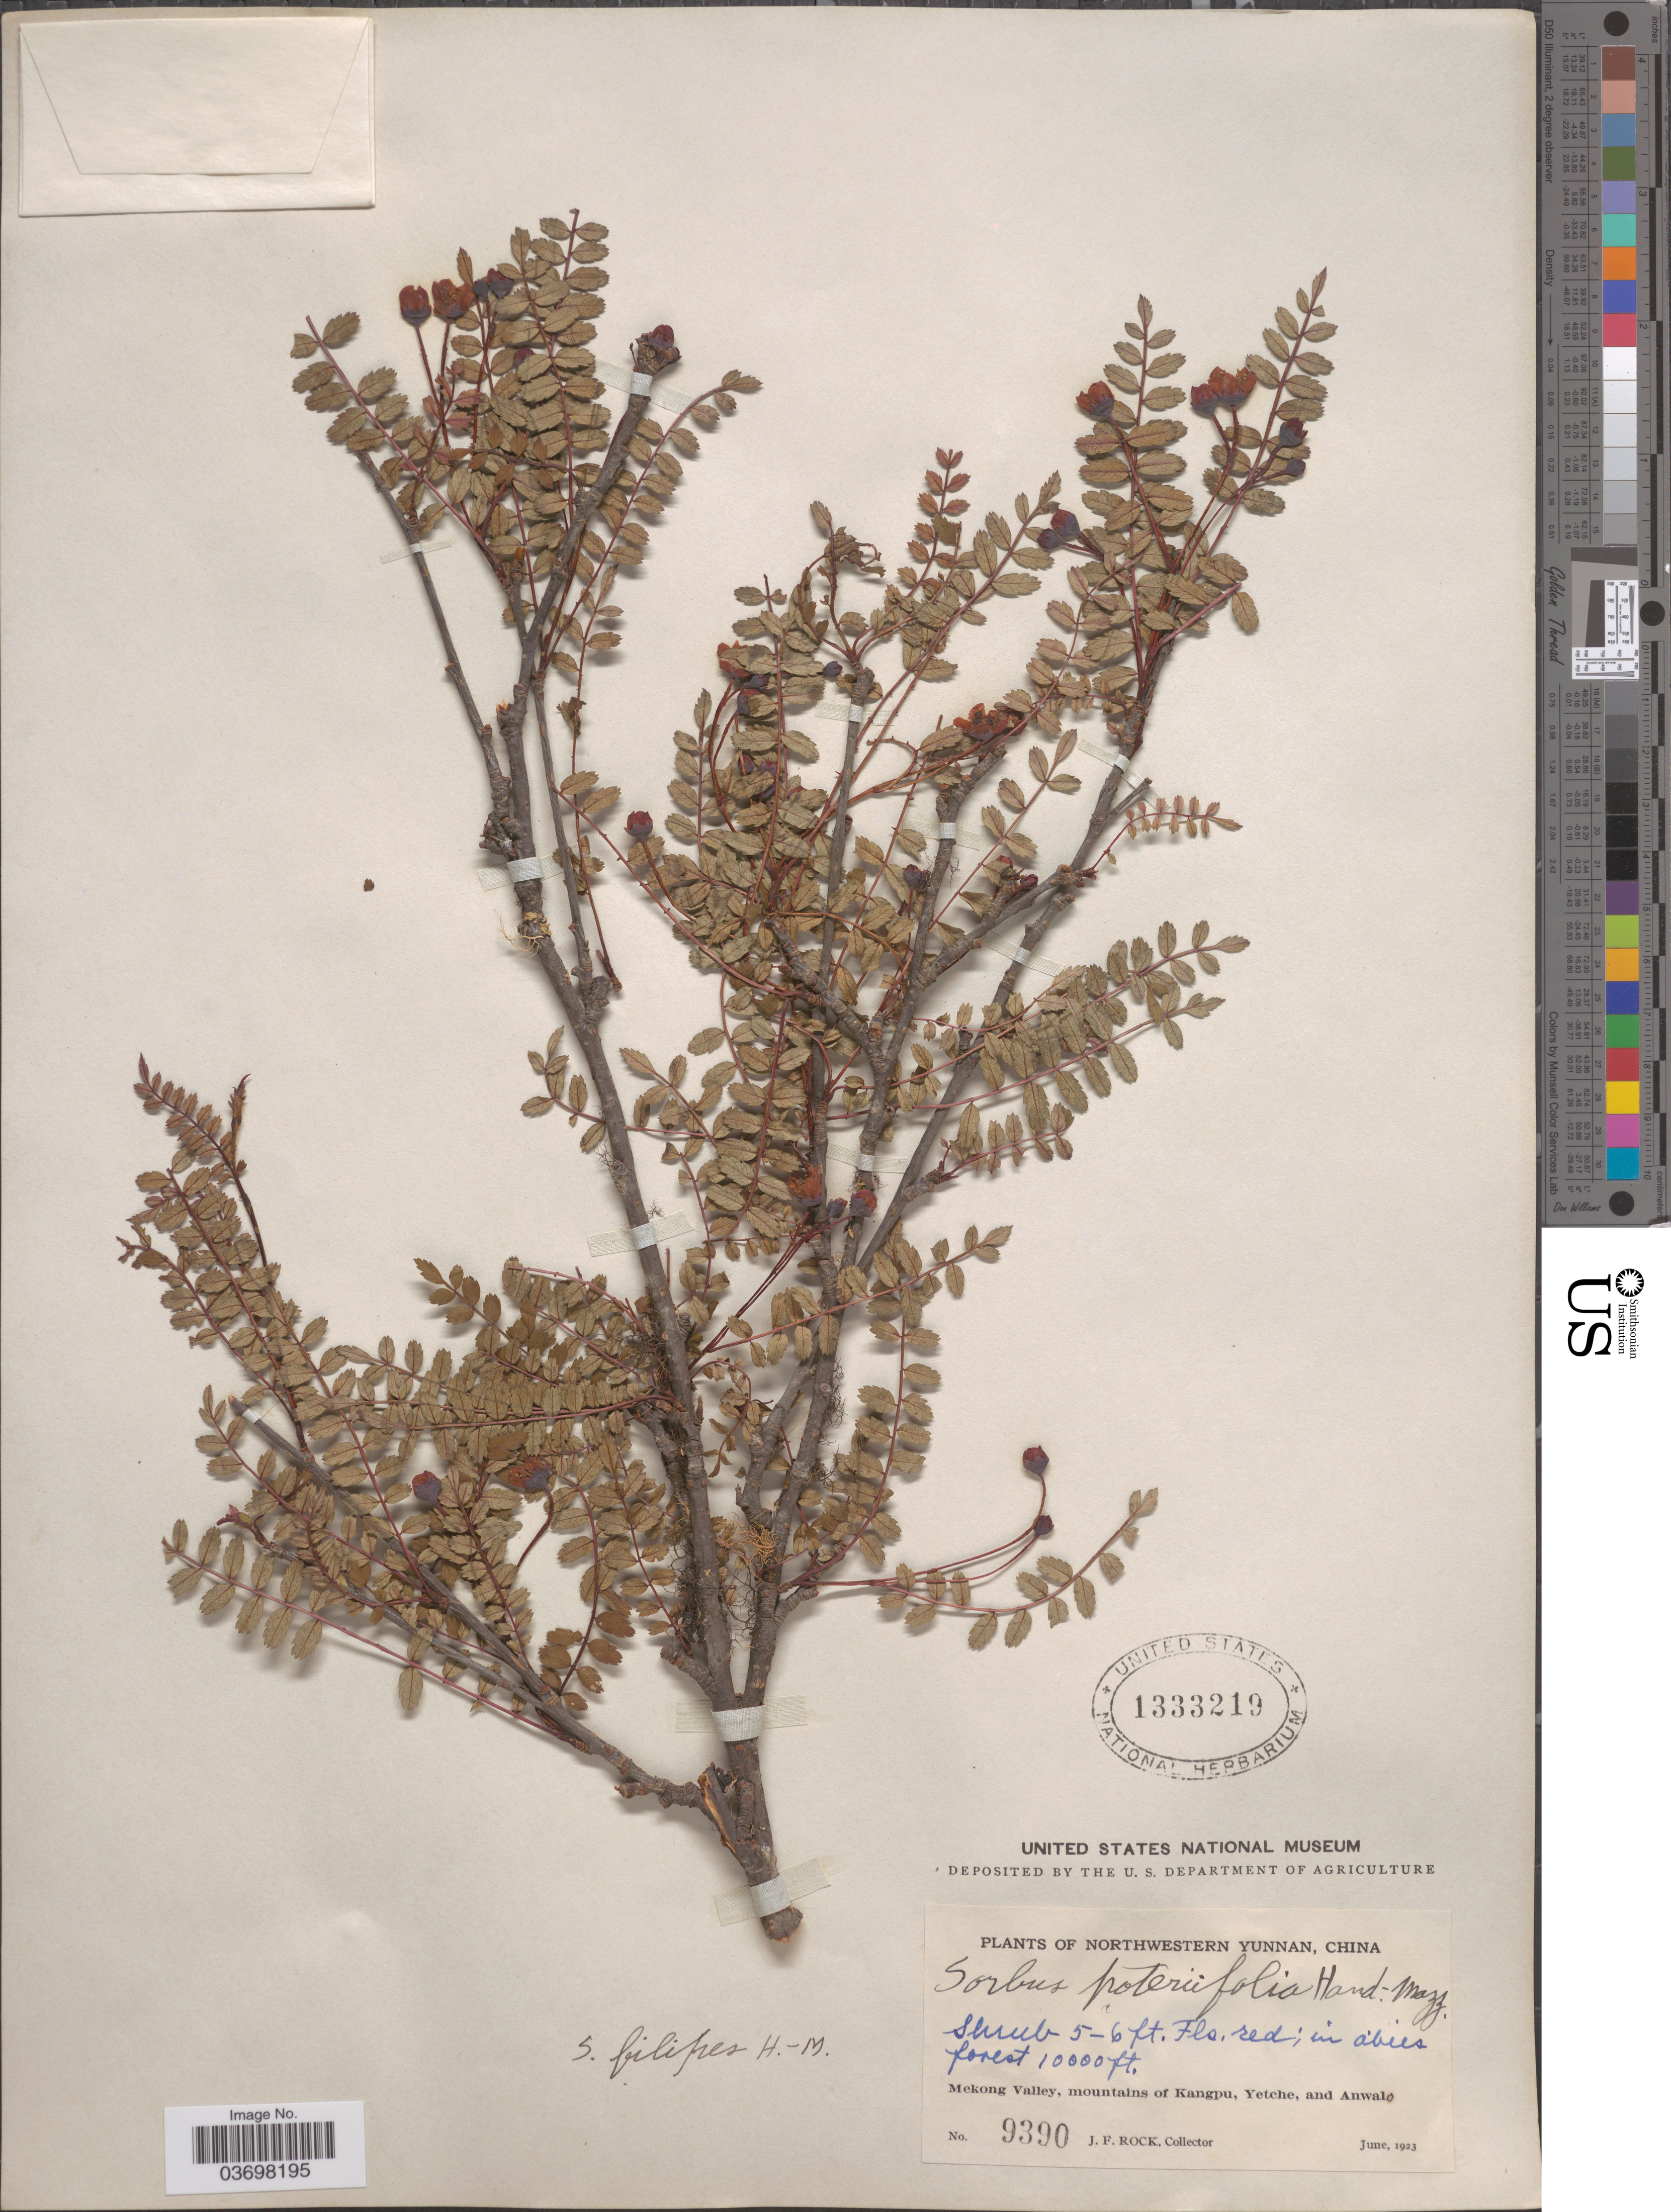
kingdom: Plantae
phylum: Tracheophyta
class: Magnoliopsida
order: Rosales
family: Rosaceae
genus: Sorbus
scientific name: Sorbus filipes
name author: Hand.-Mazz.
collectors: J. Rock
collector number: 9390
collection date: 1923-06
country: China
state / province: Yunnan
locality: Northwestern Yunnan. Mekong Valley, mountains of Kangpu, Yetche, and Anwalo.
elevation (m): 3048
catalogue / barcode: US 1333219